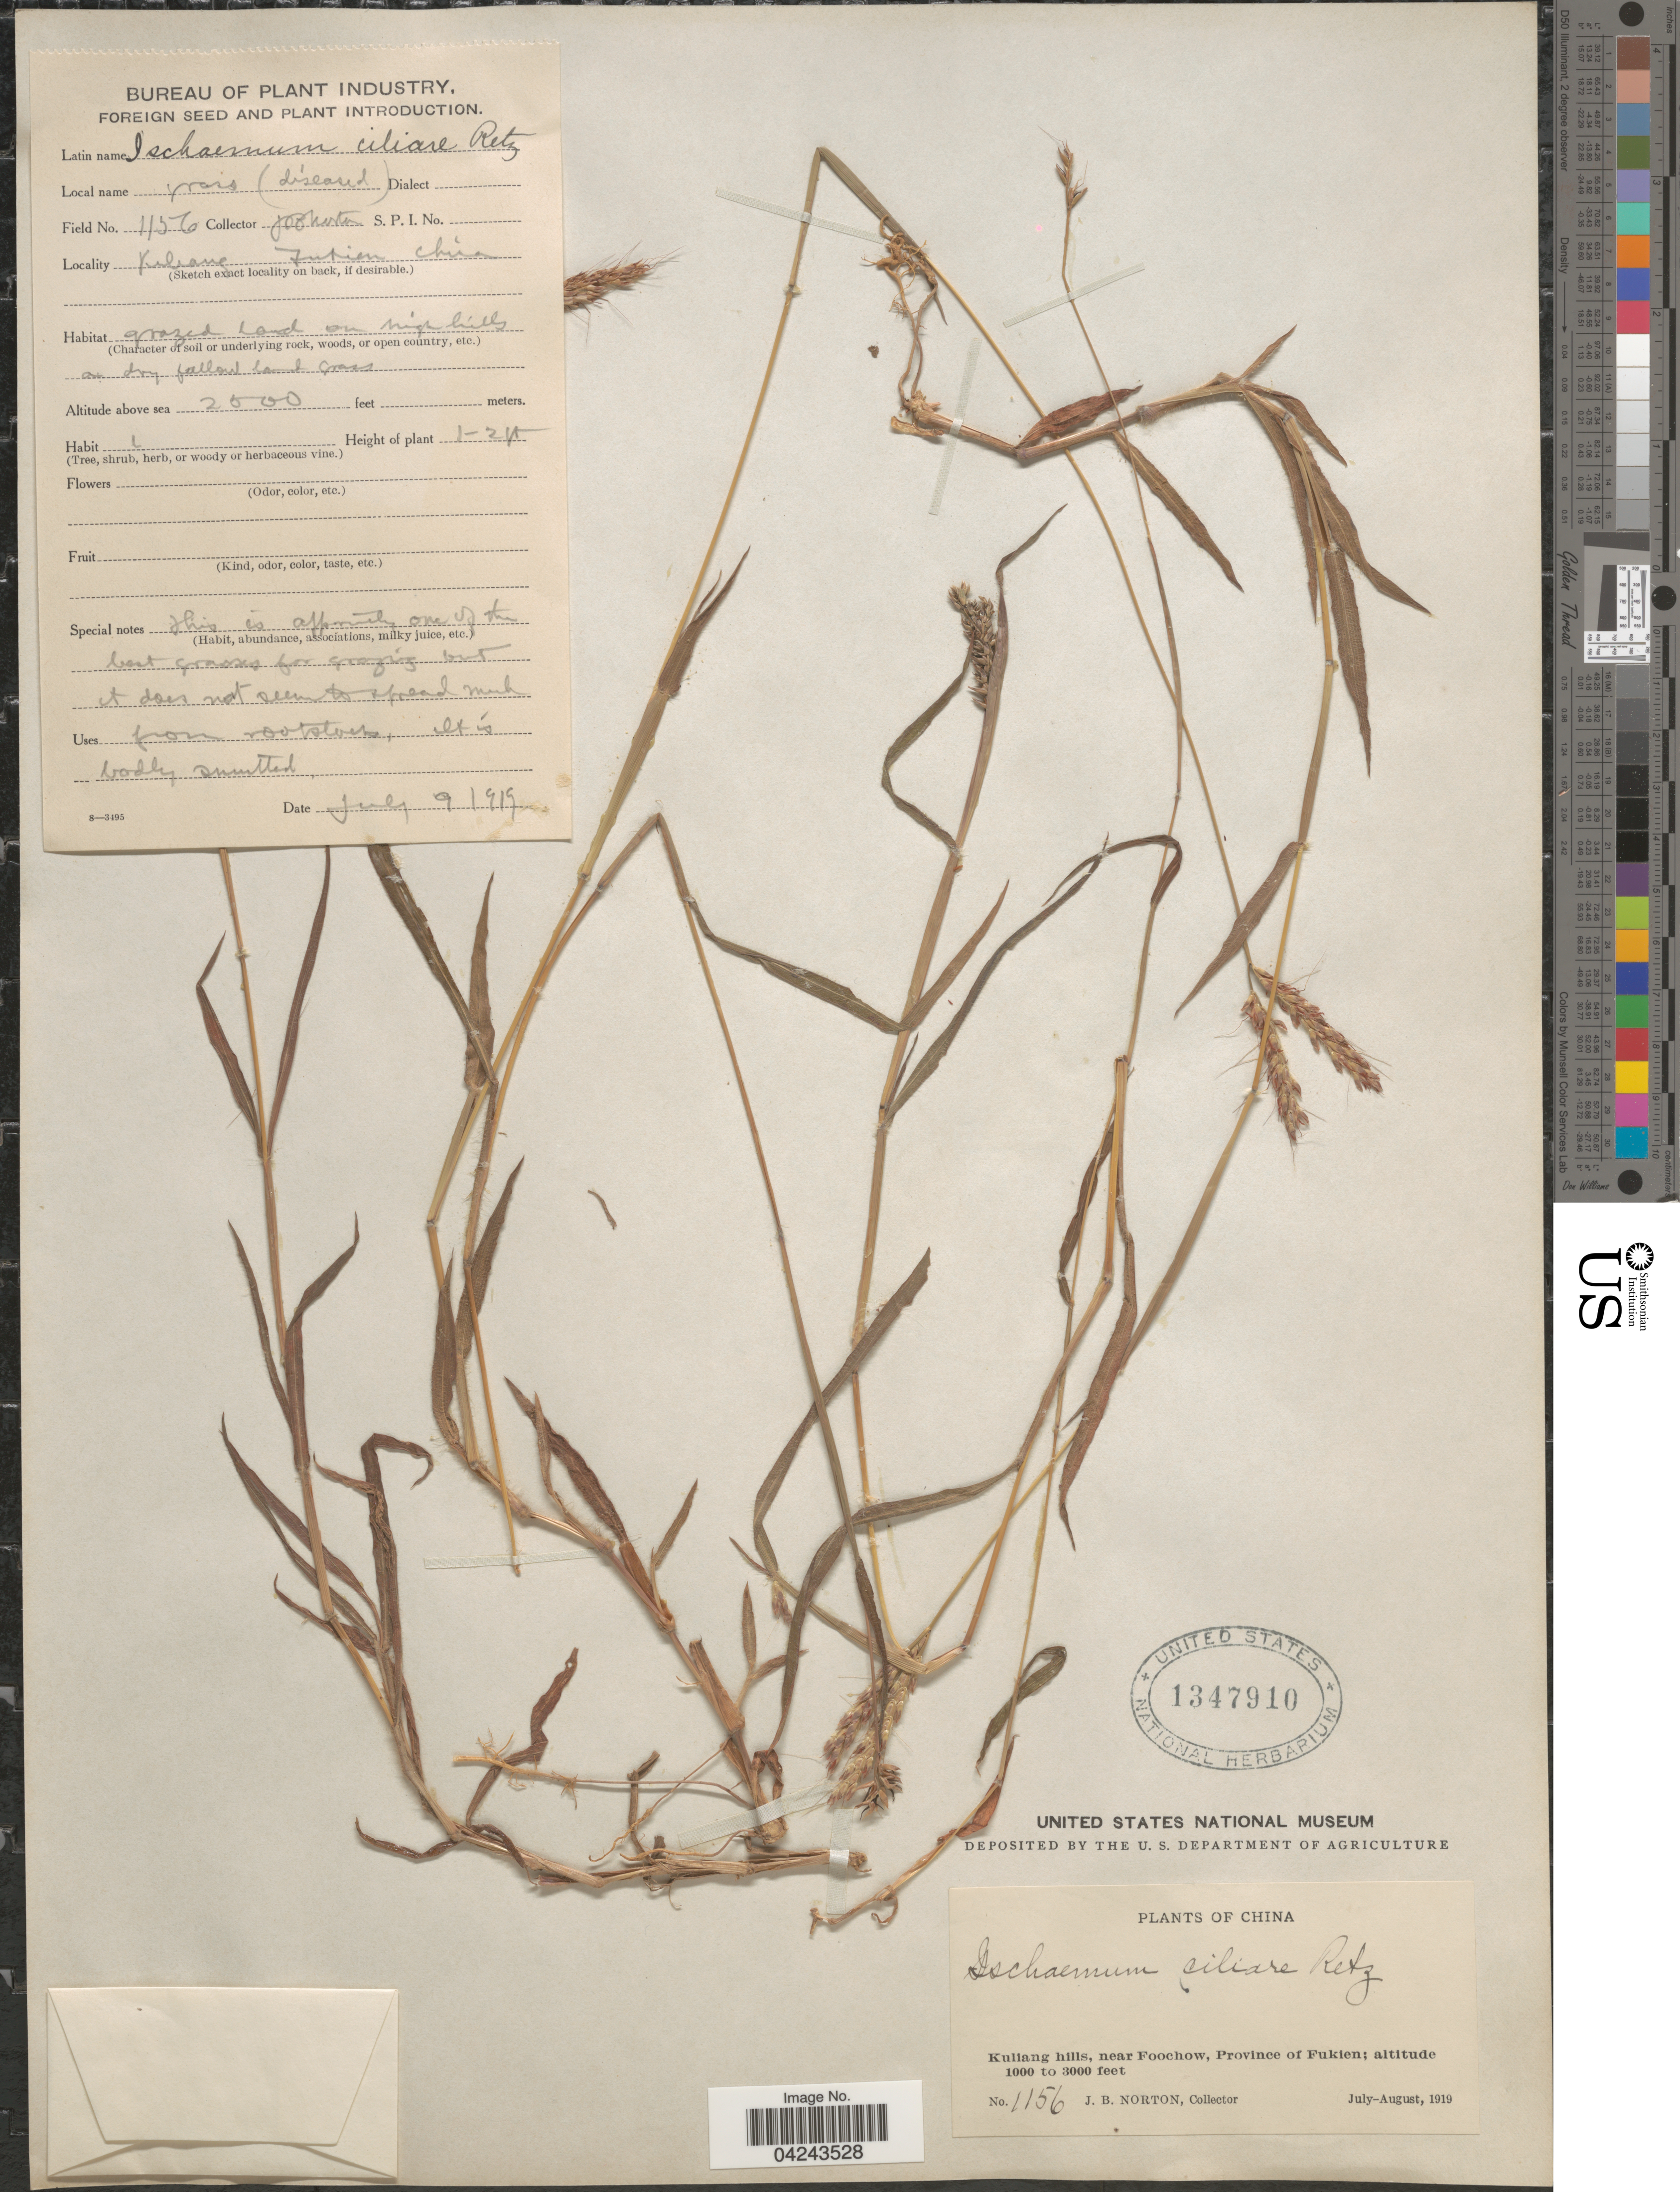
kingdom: Plantae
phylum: Tracheophyta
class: Liliopsida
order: Poales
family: Poaceae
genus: Ischaemum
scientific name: Ischaemum ciliare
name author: Retz.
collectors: J. B. Norton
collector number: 1156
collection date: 1919-07/1919-08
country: China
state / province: Fujian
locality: Kuliang hills, near Foochow, Province of Fukien.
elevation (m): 305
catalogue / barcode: US 1347910